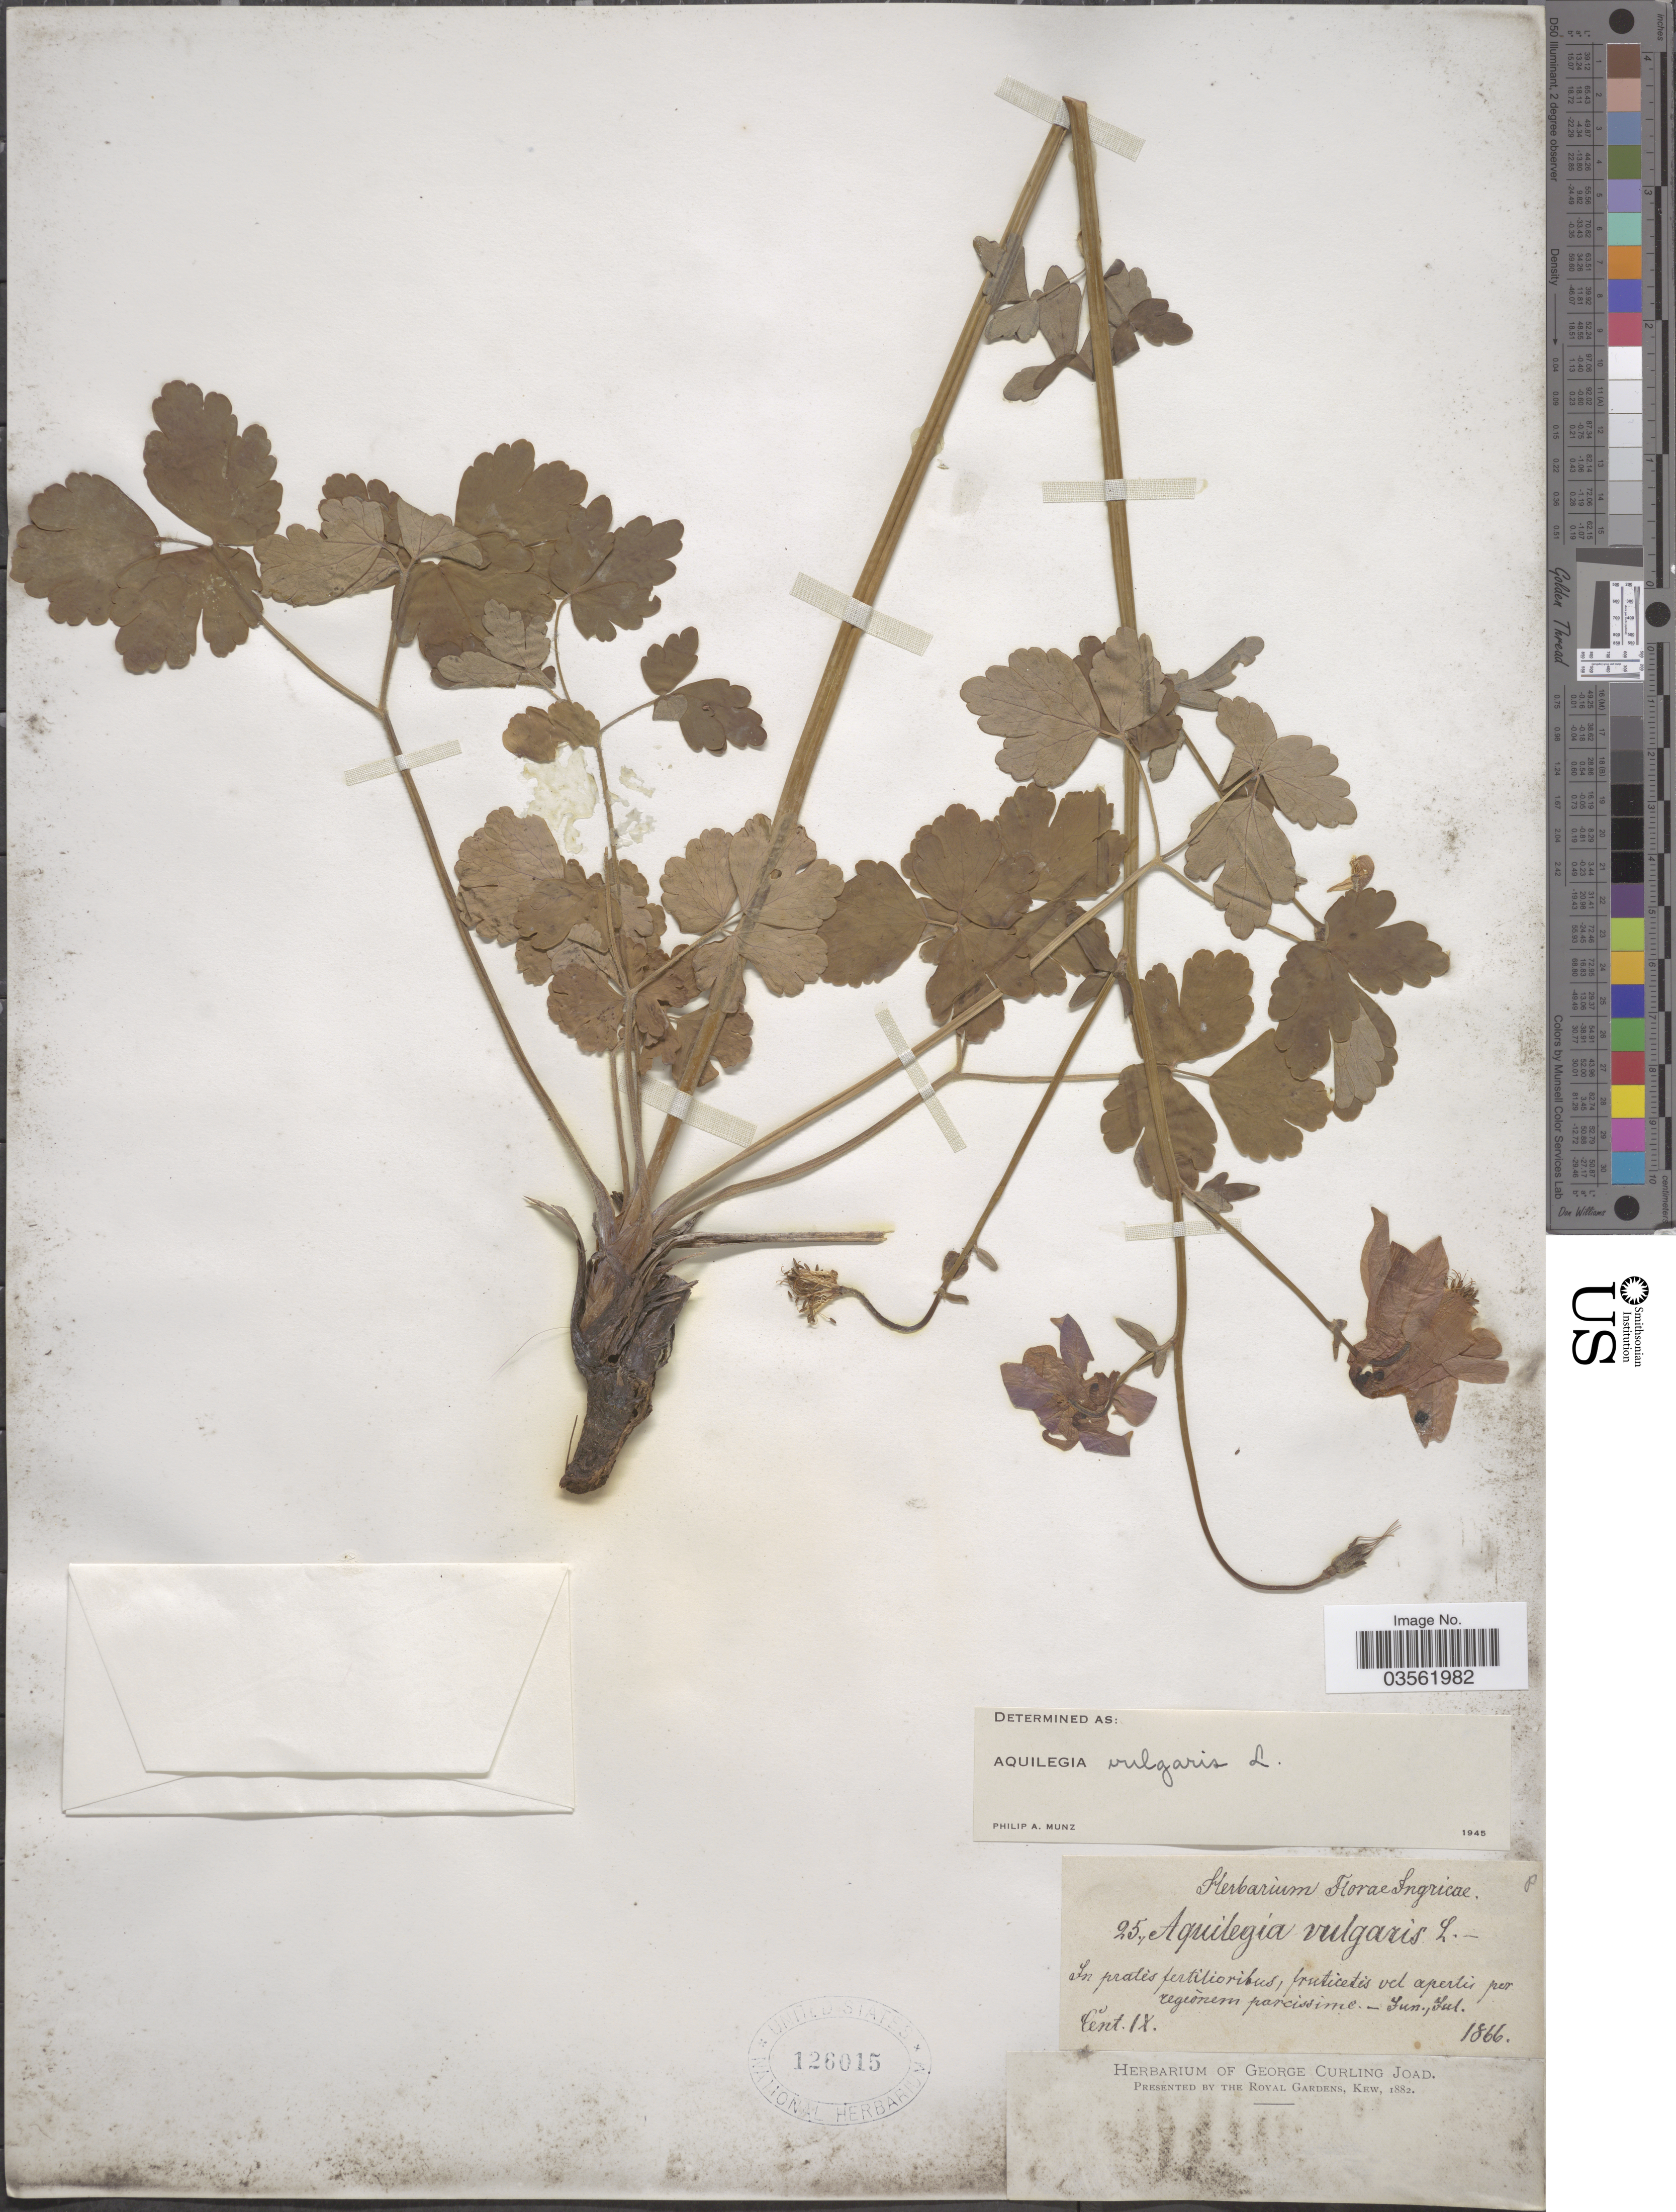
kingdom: Plantae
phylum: Tracheophyta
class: Magnoliopsida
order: Ranunculales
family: Ranunculaceae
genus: Aquilegia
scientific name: Aquilegia vulgaris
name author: L.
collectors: ex herb. Florae Ingricae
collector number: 25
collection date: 1866-06/1866-07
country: Russian Federation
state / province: Leningrad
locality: In pratis fertilioribus, fruticetis vel apertis perr. regiónem parcissime.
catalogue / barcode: US 126015